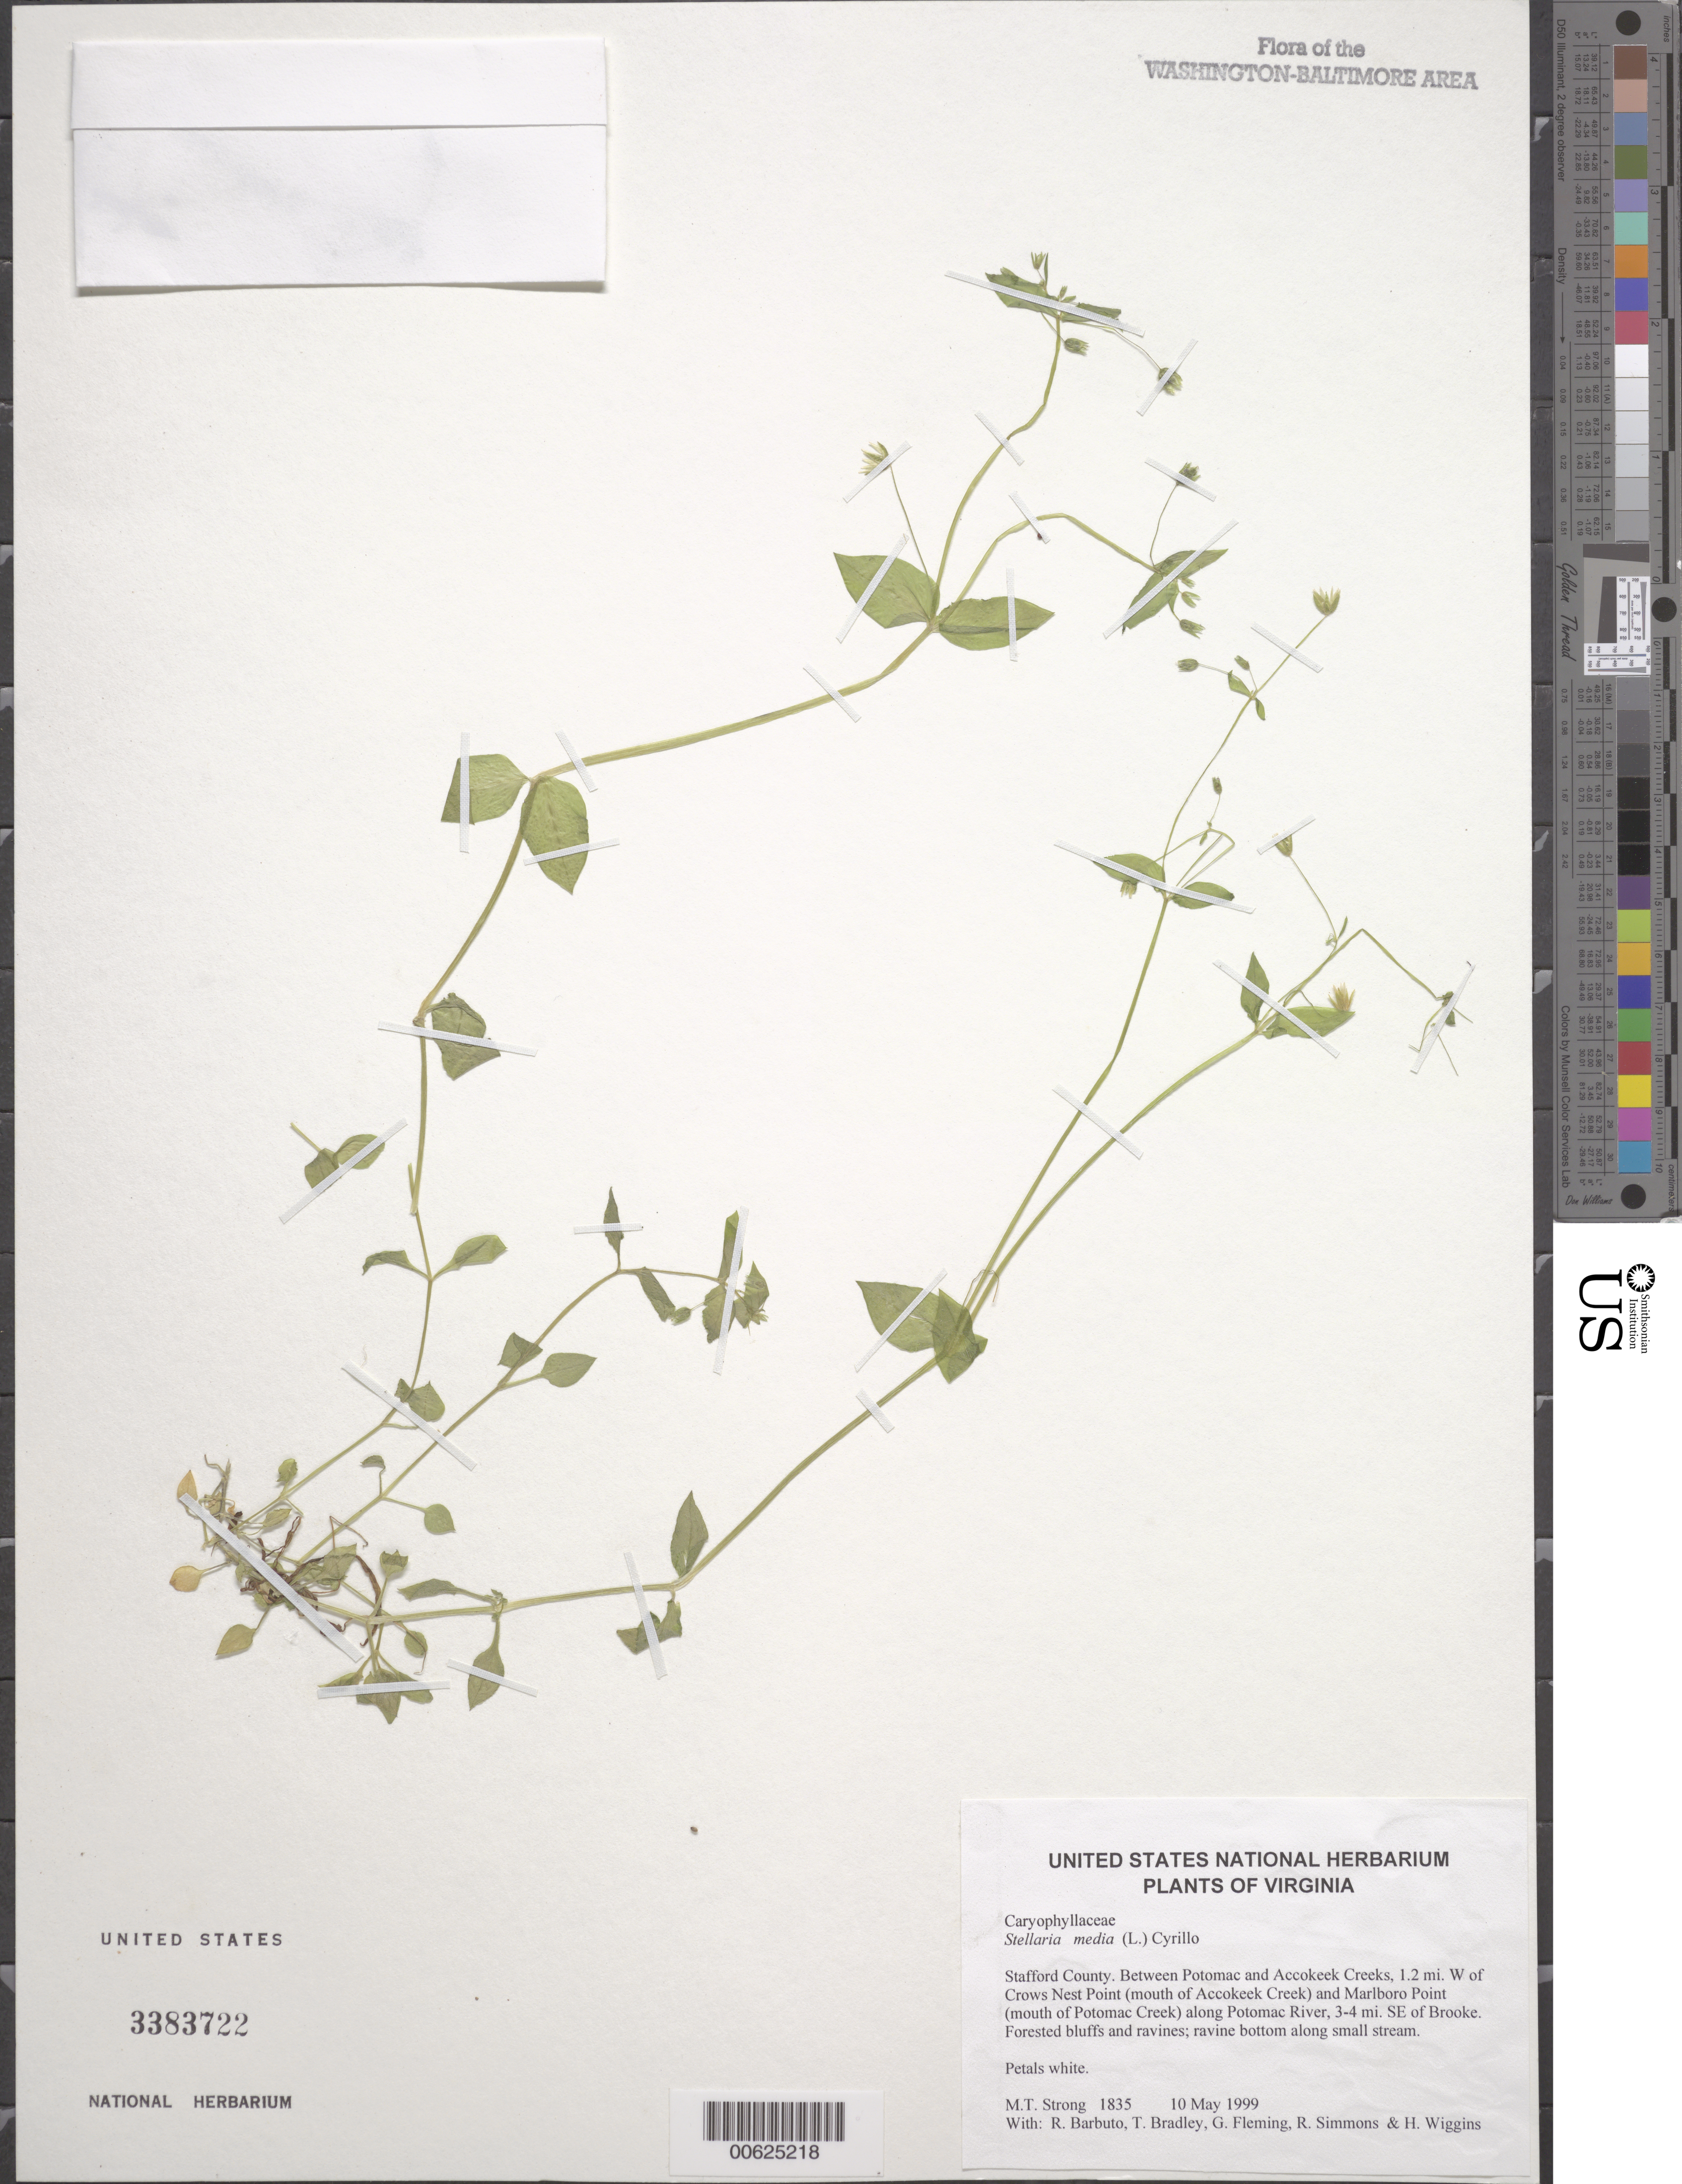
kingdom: Plantae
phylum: Tracheophyta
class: Magnoliopsida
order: Caryophyllales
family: Caryophyllaceae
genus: Stellaria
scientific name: Stellaria media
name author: (L.) Vill.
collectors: M. T. Strong, R. Barbuto, T. Bradley, G. Fleming, R. Simmons & H. Wiggins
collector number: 1835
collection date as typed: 10 May 1999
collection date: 1999-05-10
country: United States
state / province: Virginia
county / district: Stafford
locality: Between Potomac and Accokeek Creeks, 1.2 mi. W of Crows Nest Point (mouth of Accokeek Creek) and Marlboro Point (mouth of Potomac Creek) along Potomac River, 3-4 mi. SE of Brooke.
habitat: Forested bluffs and ravines; ravine bottom along small stream.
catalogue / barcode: US 3383722